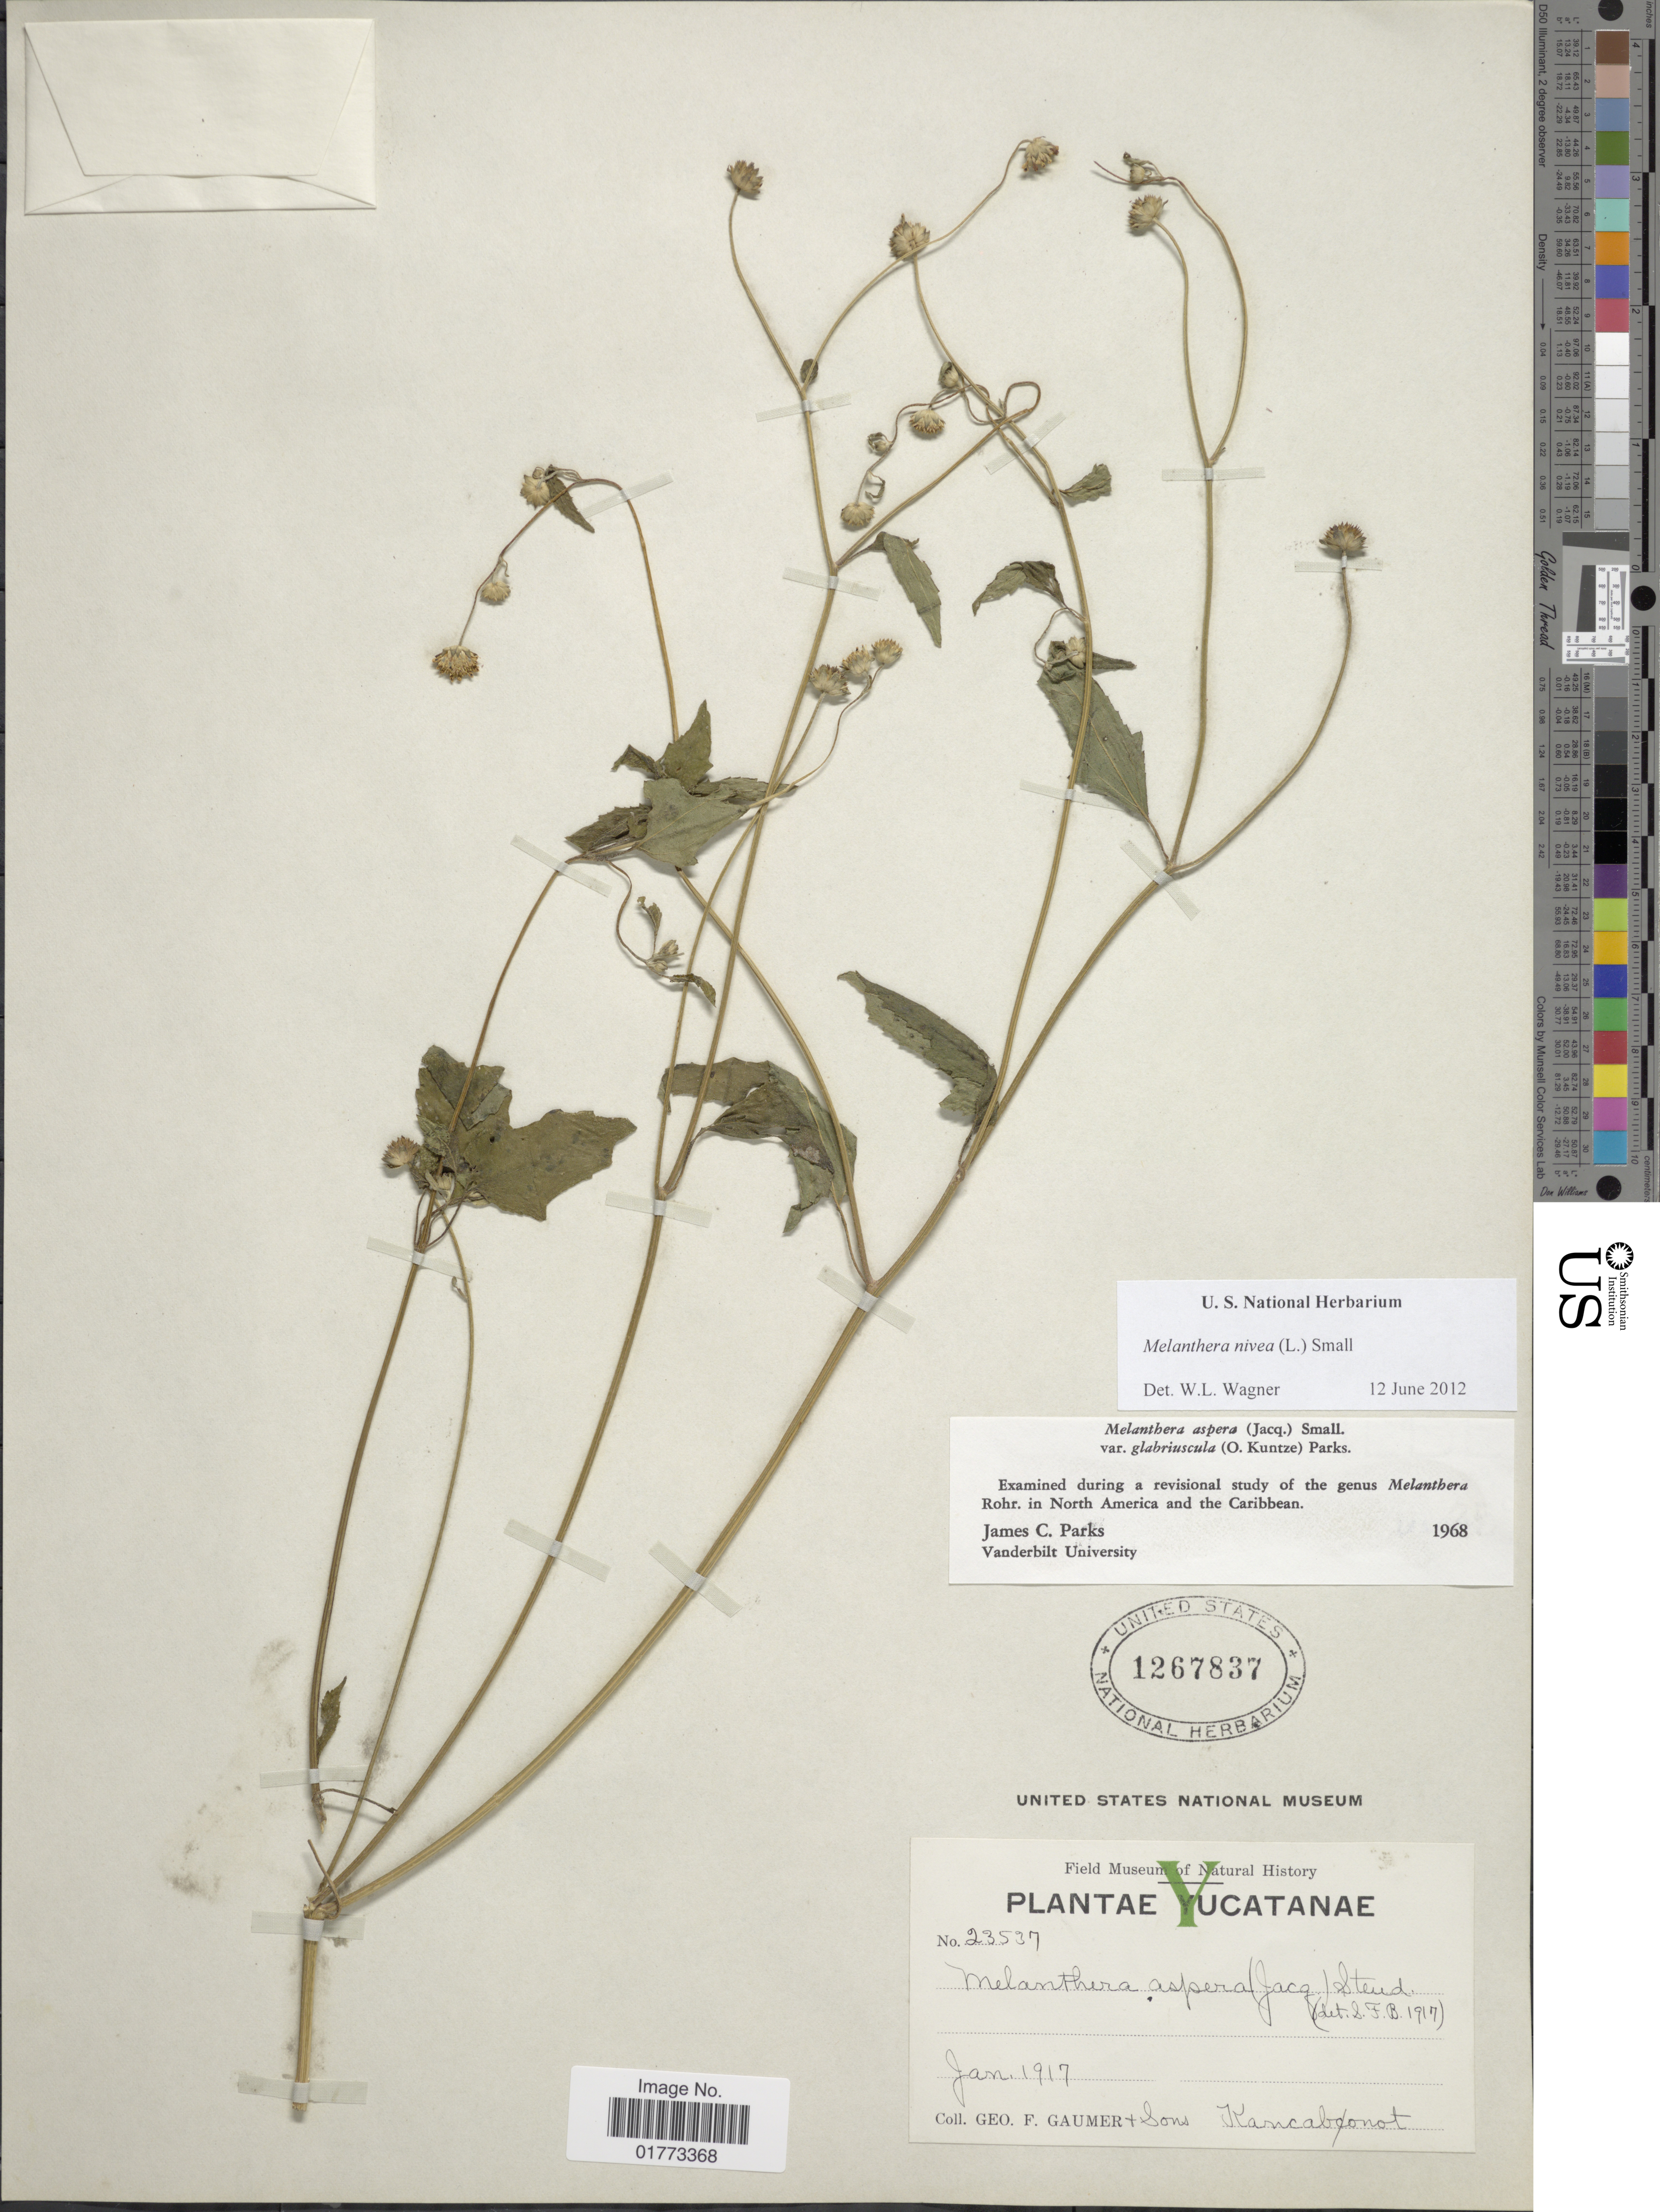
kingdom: Plantae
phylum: Tracheophyta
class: Magnoliopsida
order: Asterales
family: Asteraceae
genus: Melanthera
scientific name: Melanthera nivea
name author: (L.) Small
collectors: G. F. Gaumer & et al.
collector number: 23537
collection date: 1917-01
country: Mexico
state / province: Yucatán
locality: Kancabonot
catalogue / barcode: US 1267837